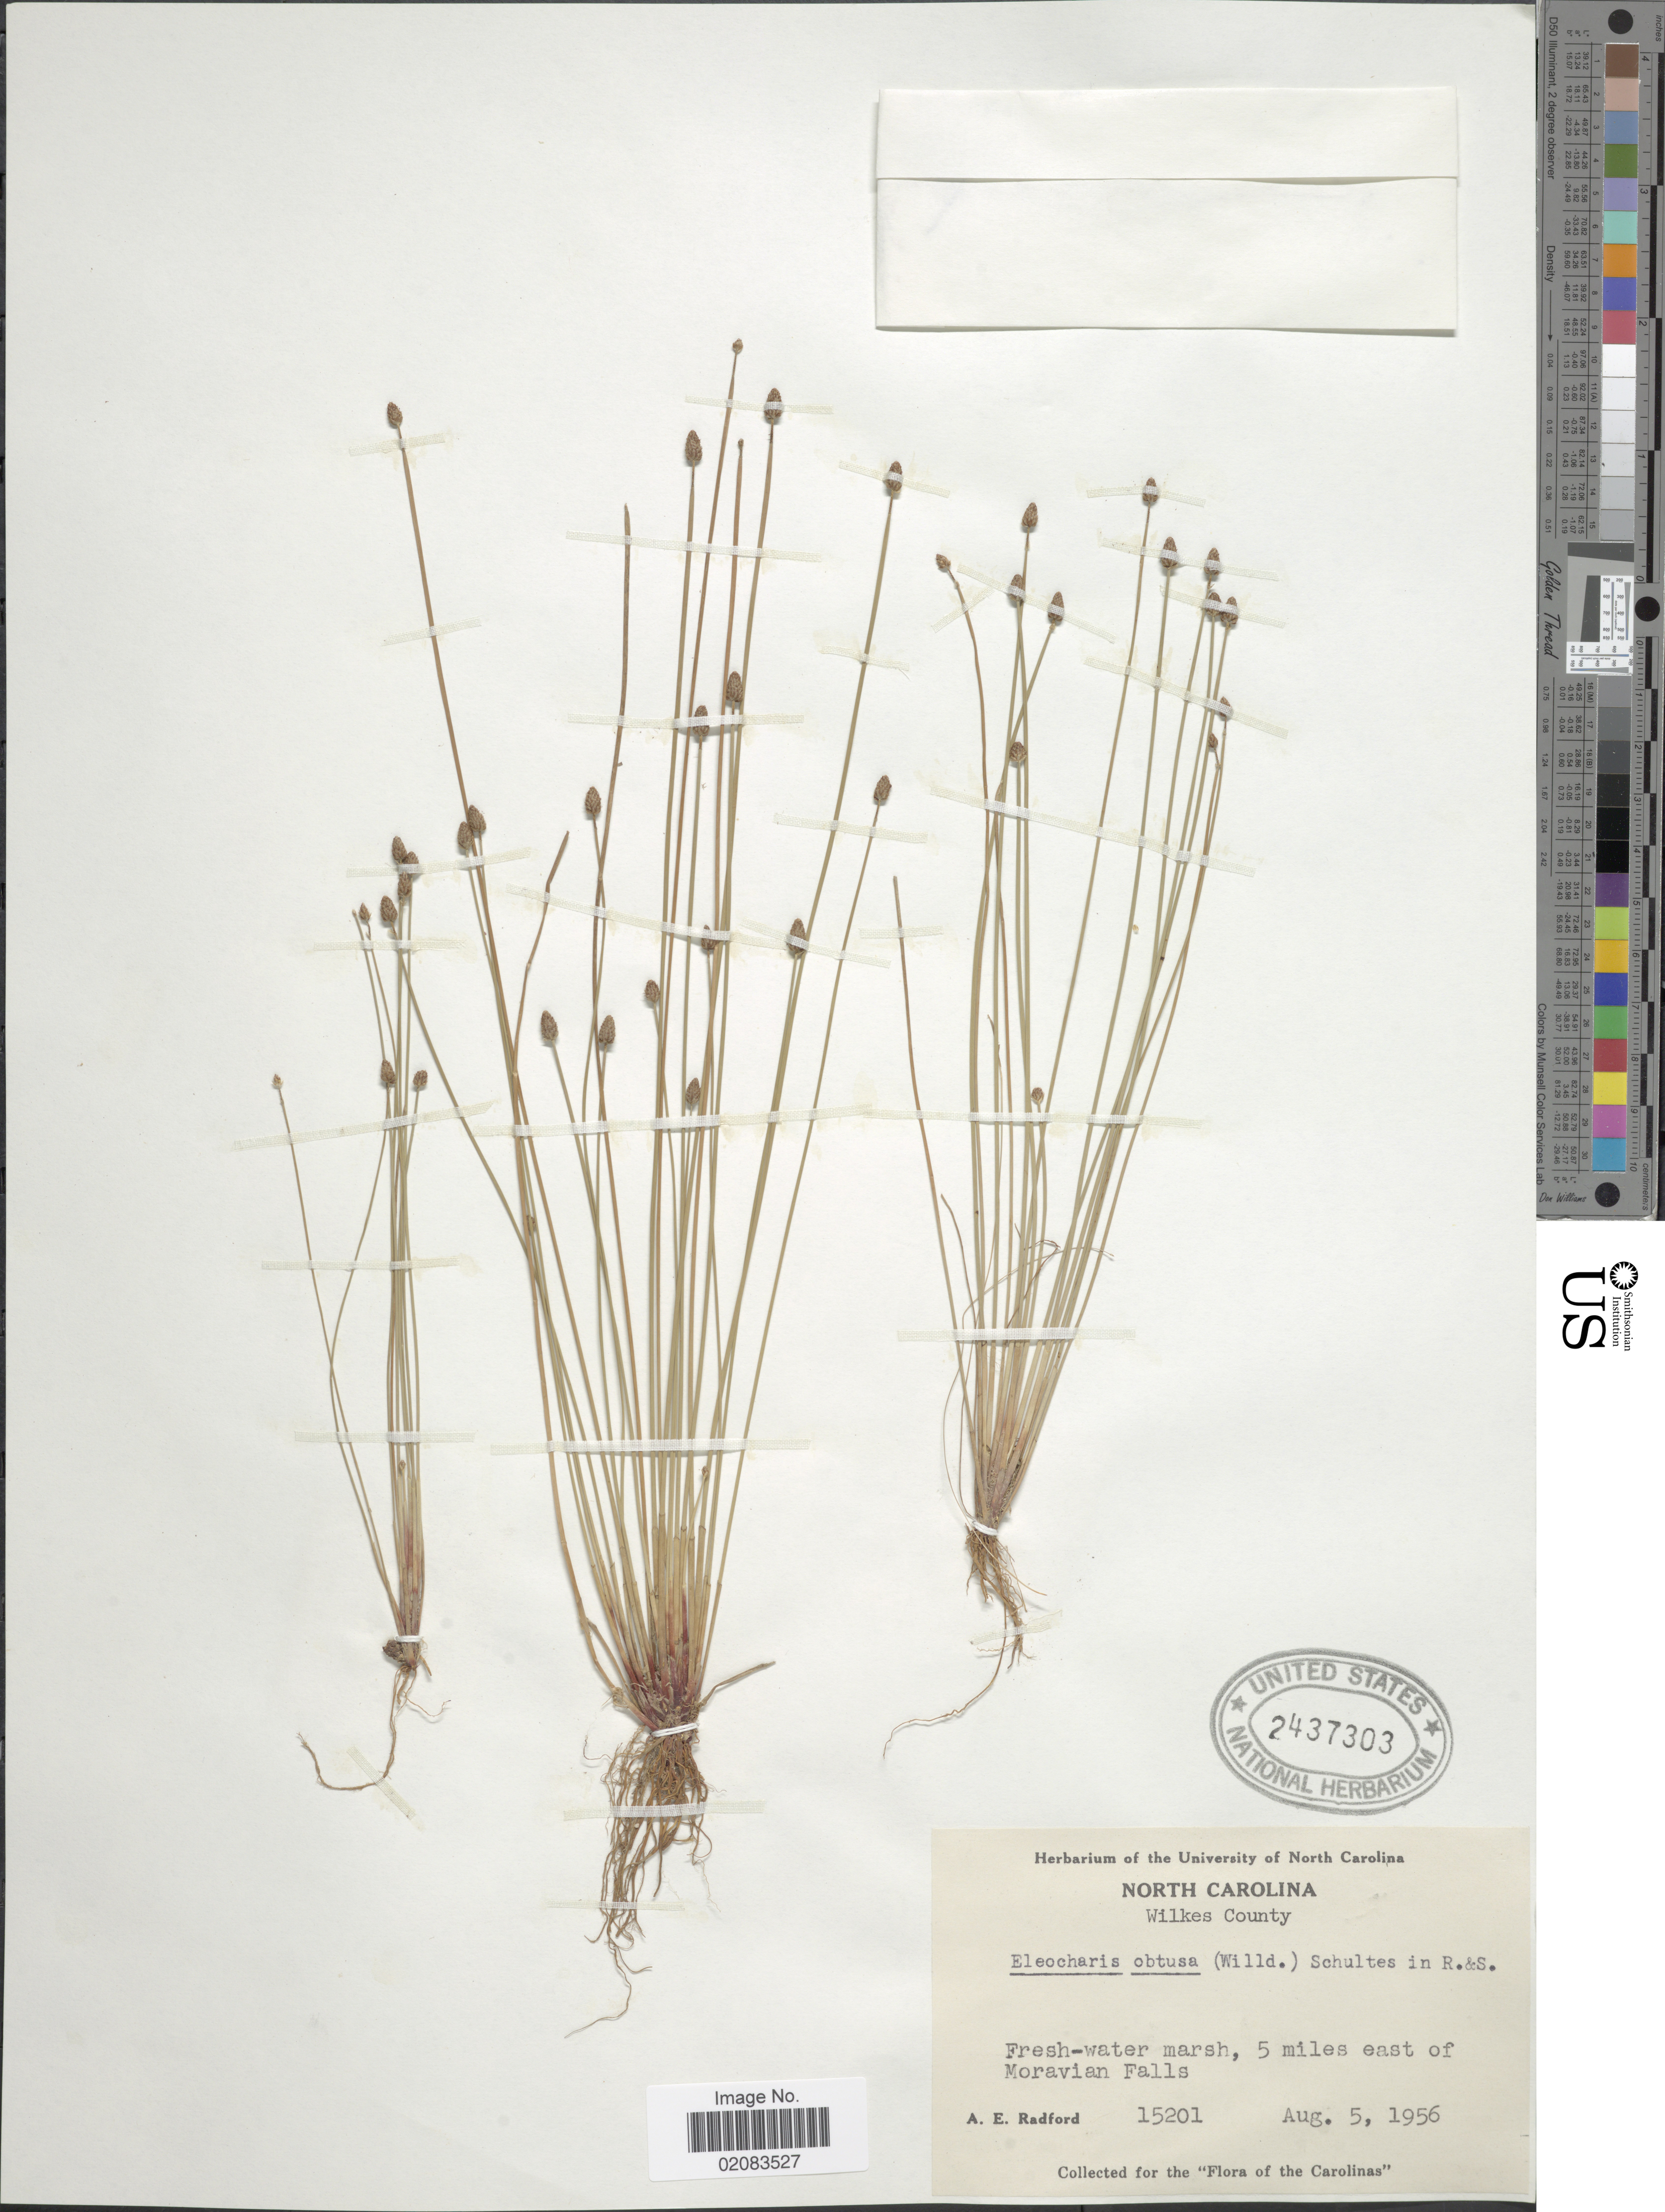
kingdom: Plantae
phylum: Tracheophyta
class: Liliopsida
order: Poales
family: Cyperaceae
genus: Eleocharis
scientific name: Eleocharis obtusa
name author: (Willd.) Schult.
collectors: A. E. Radford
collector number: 15201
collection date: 1956-08-05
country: United States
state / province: North Carolina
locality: Wilkes County, Fresh-water marsh, 5 miles east of Moravian Falls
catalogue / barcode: US 2437303